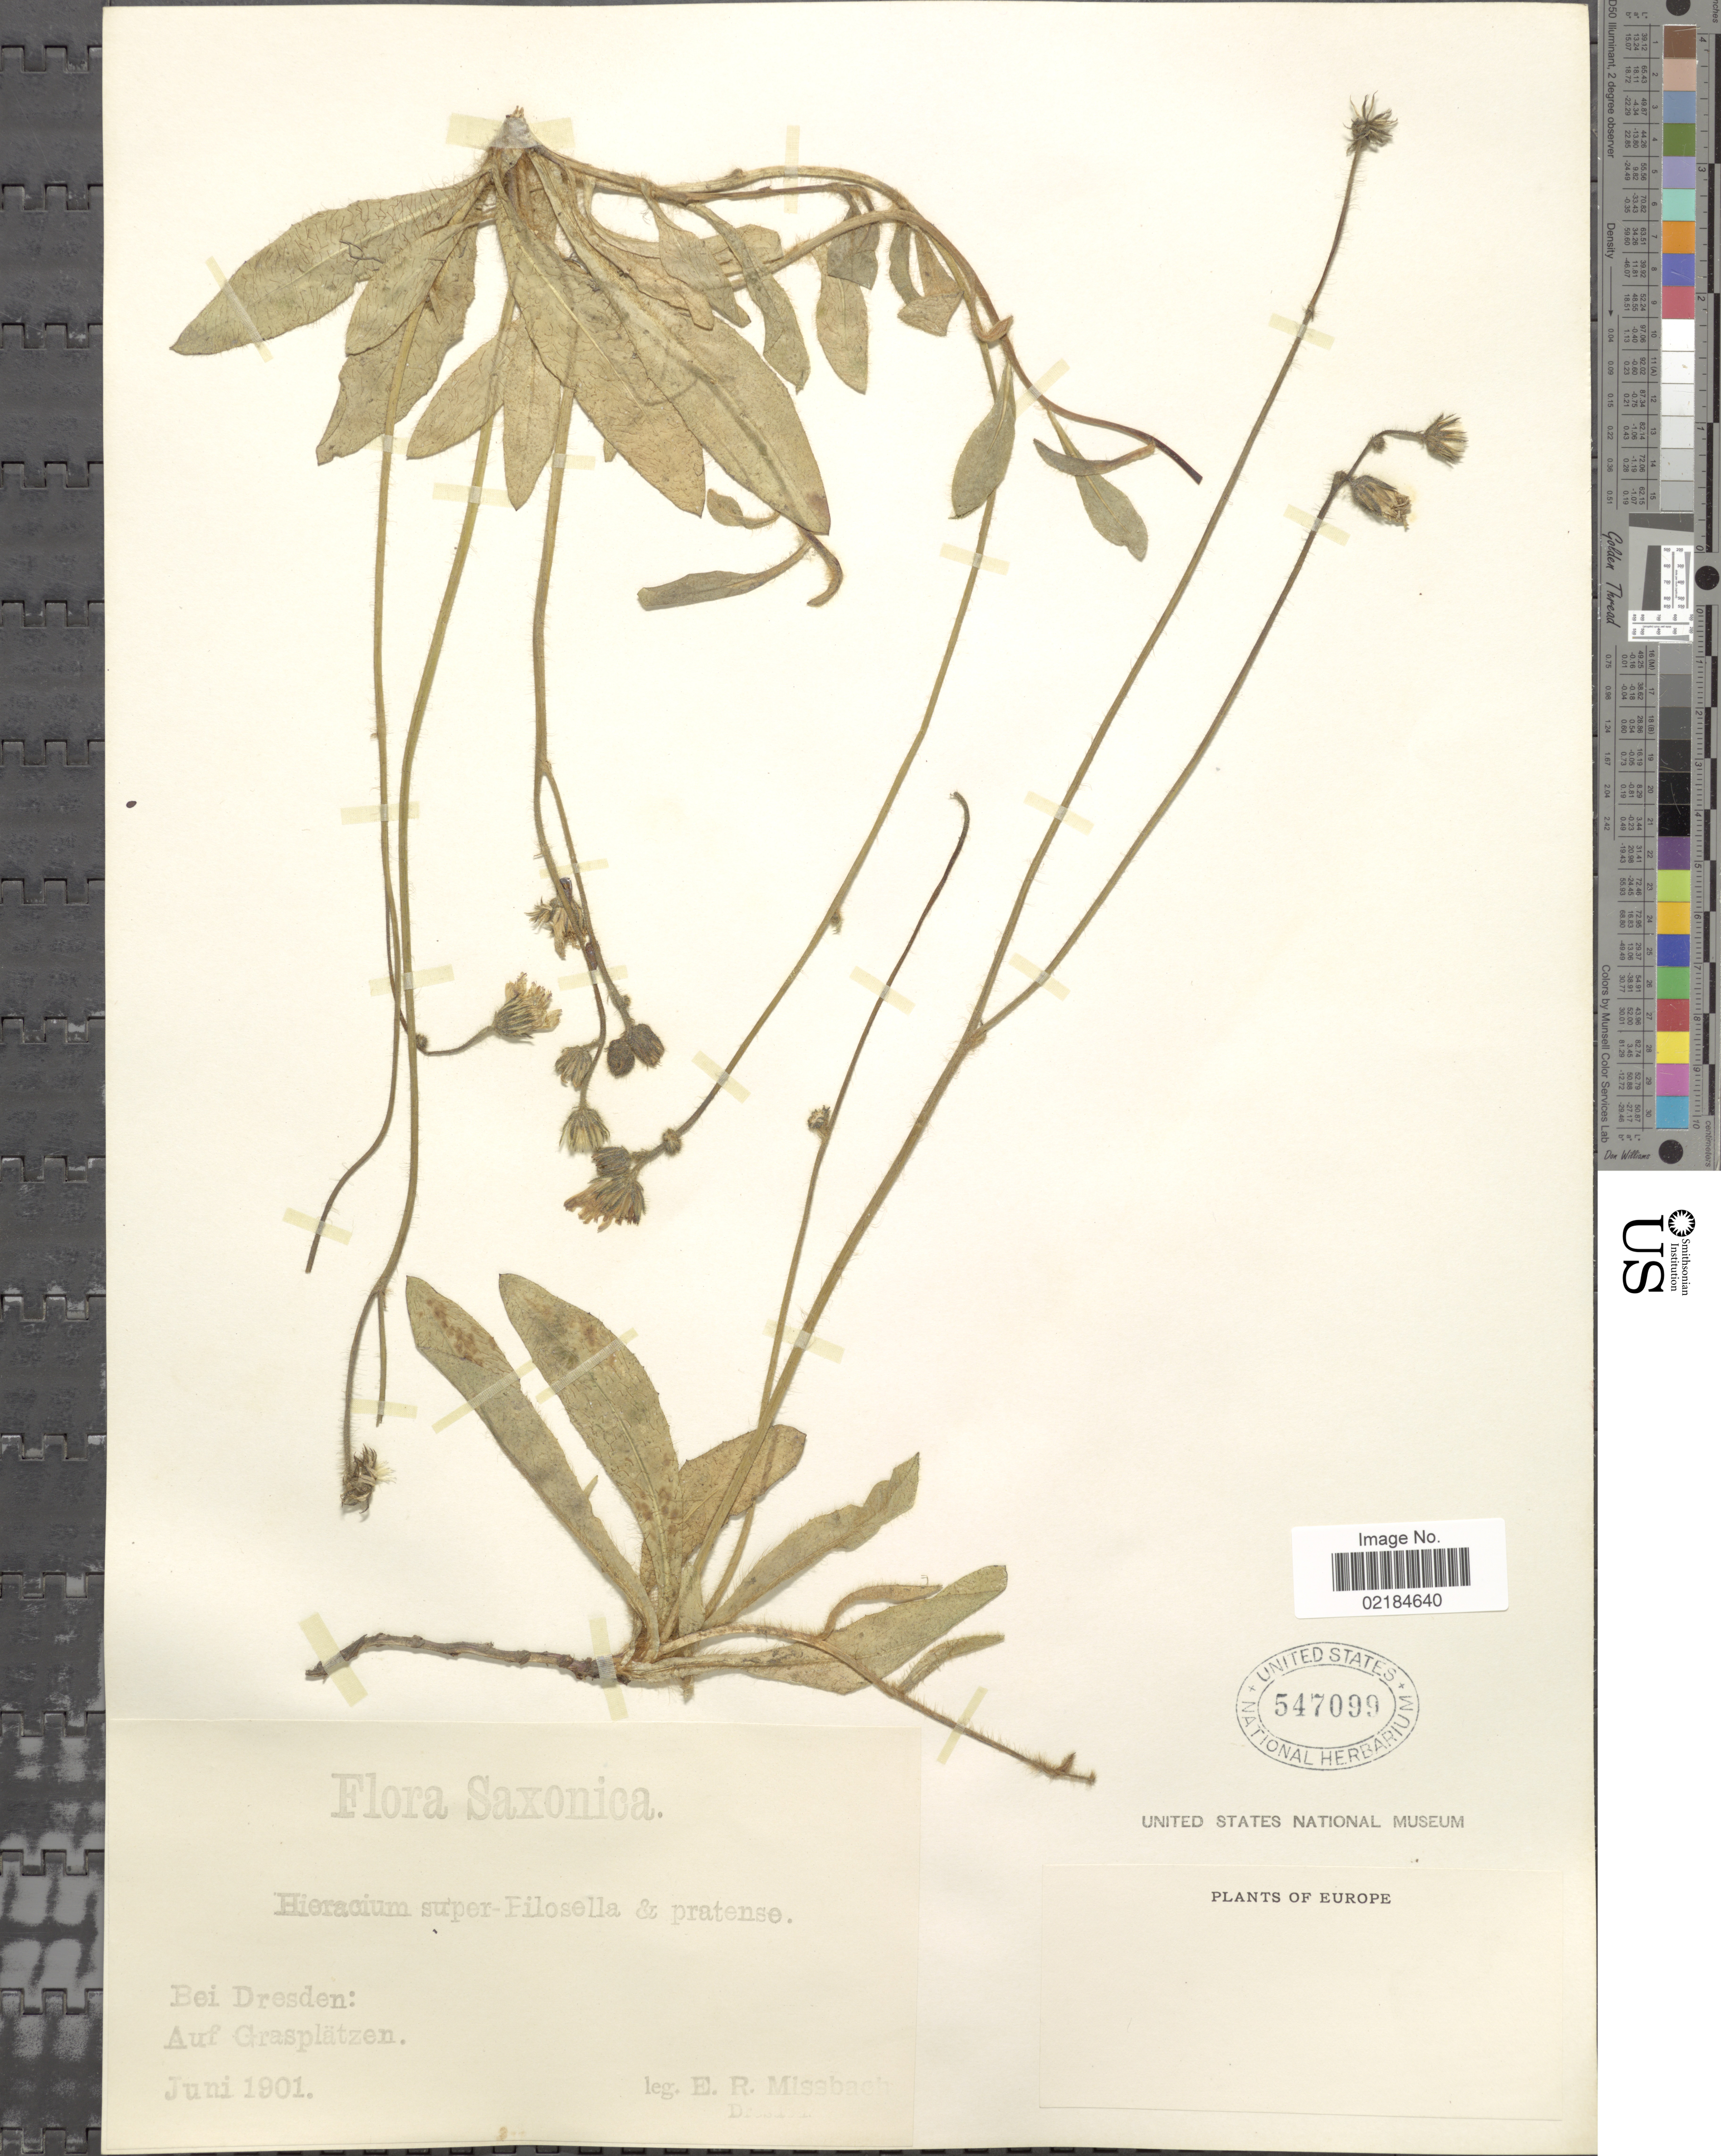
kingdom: Plantae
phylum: Tracheophyta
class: Magnoliopsida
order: Asterales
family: Asteraceae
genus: Hieracium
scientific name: Hieracium repandulare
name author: Druce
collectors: E. Missbach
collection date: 1901-06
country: Germany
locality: Saxonica, Bei Dresden: Auf Grasplätzen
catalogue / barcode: US 547099